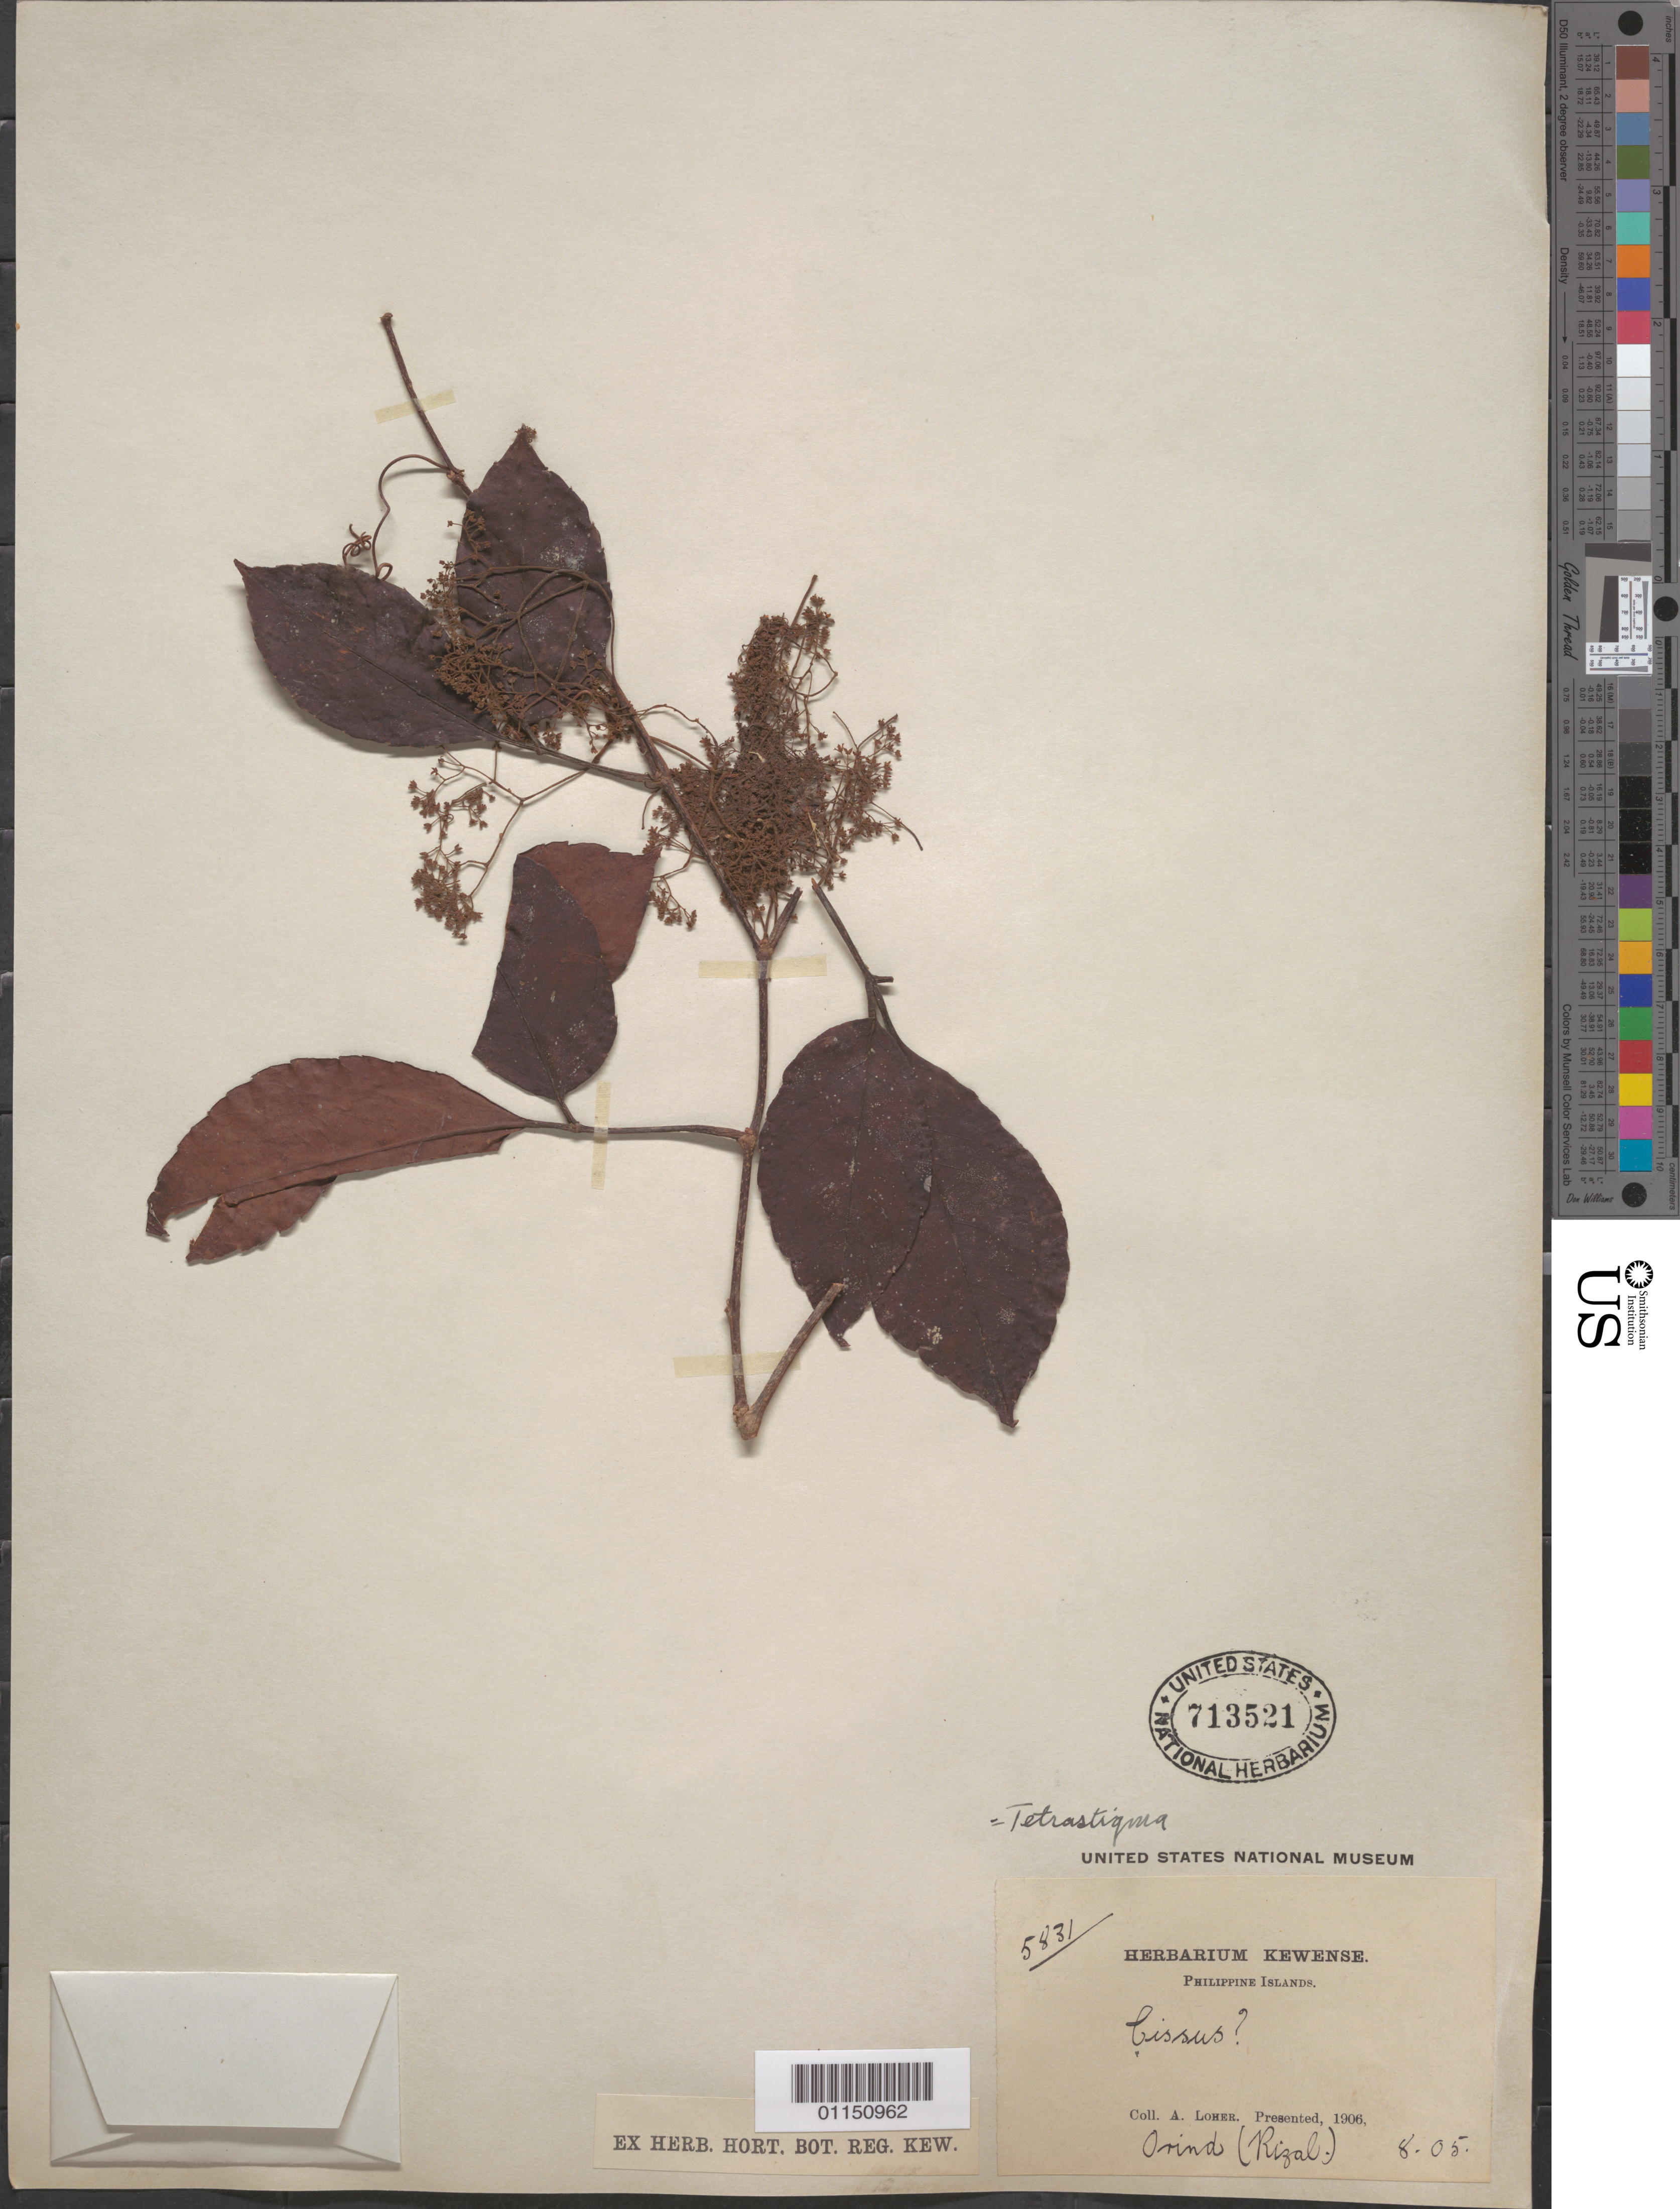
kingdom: Plantae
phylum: Tracheophyta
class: Magnoliopsida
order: Vitales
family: Vitaceae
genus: Tetrastigma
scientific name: Tetrastigma sp.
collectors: A. Loher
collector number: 5831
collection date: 1906-05-08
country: Philippines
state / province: Calabarzon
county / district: Rizal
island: Luzon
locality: Orind.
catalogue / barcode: US 713521